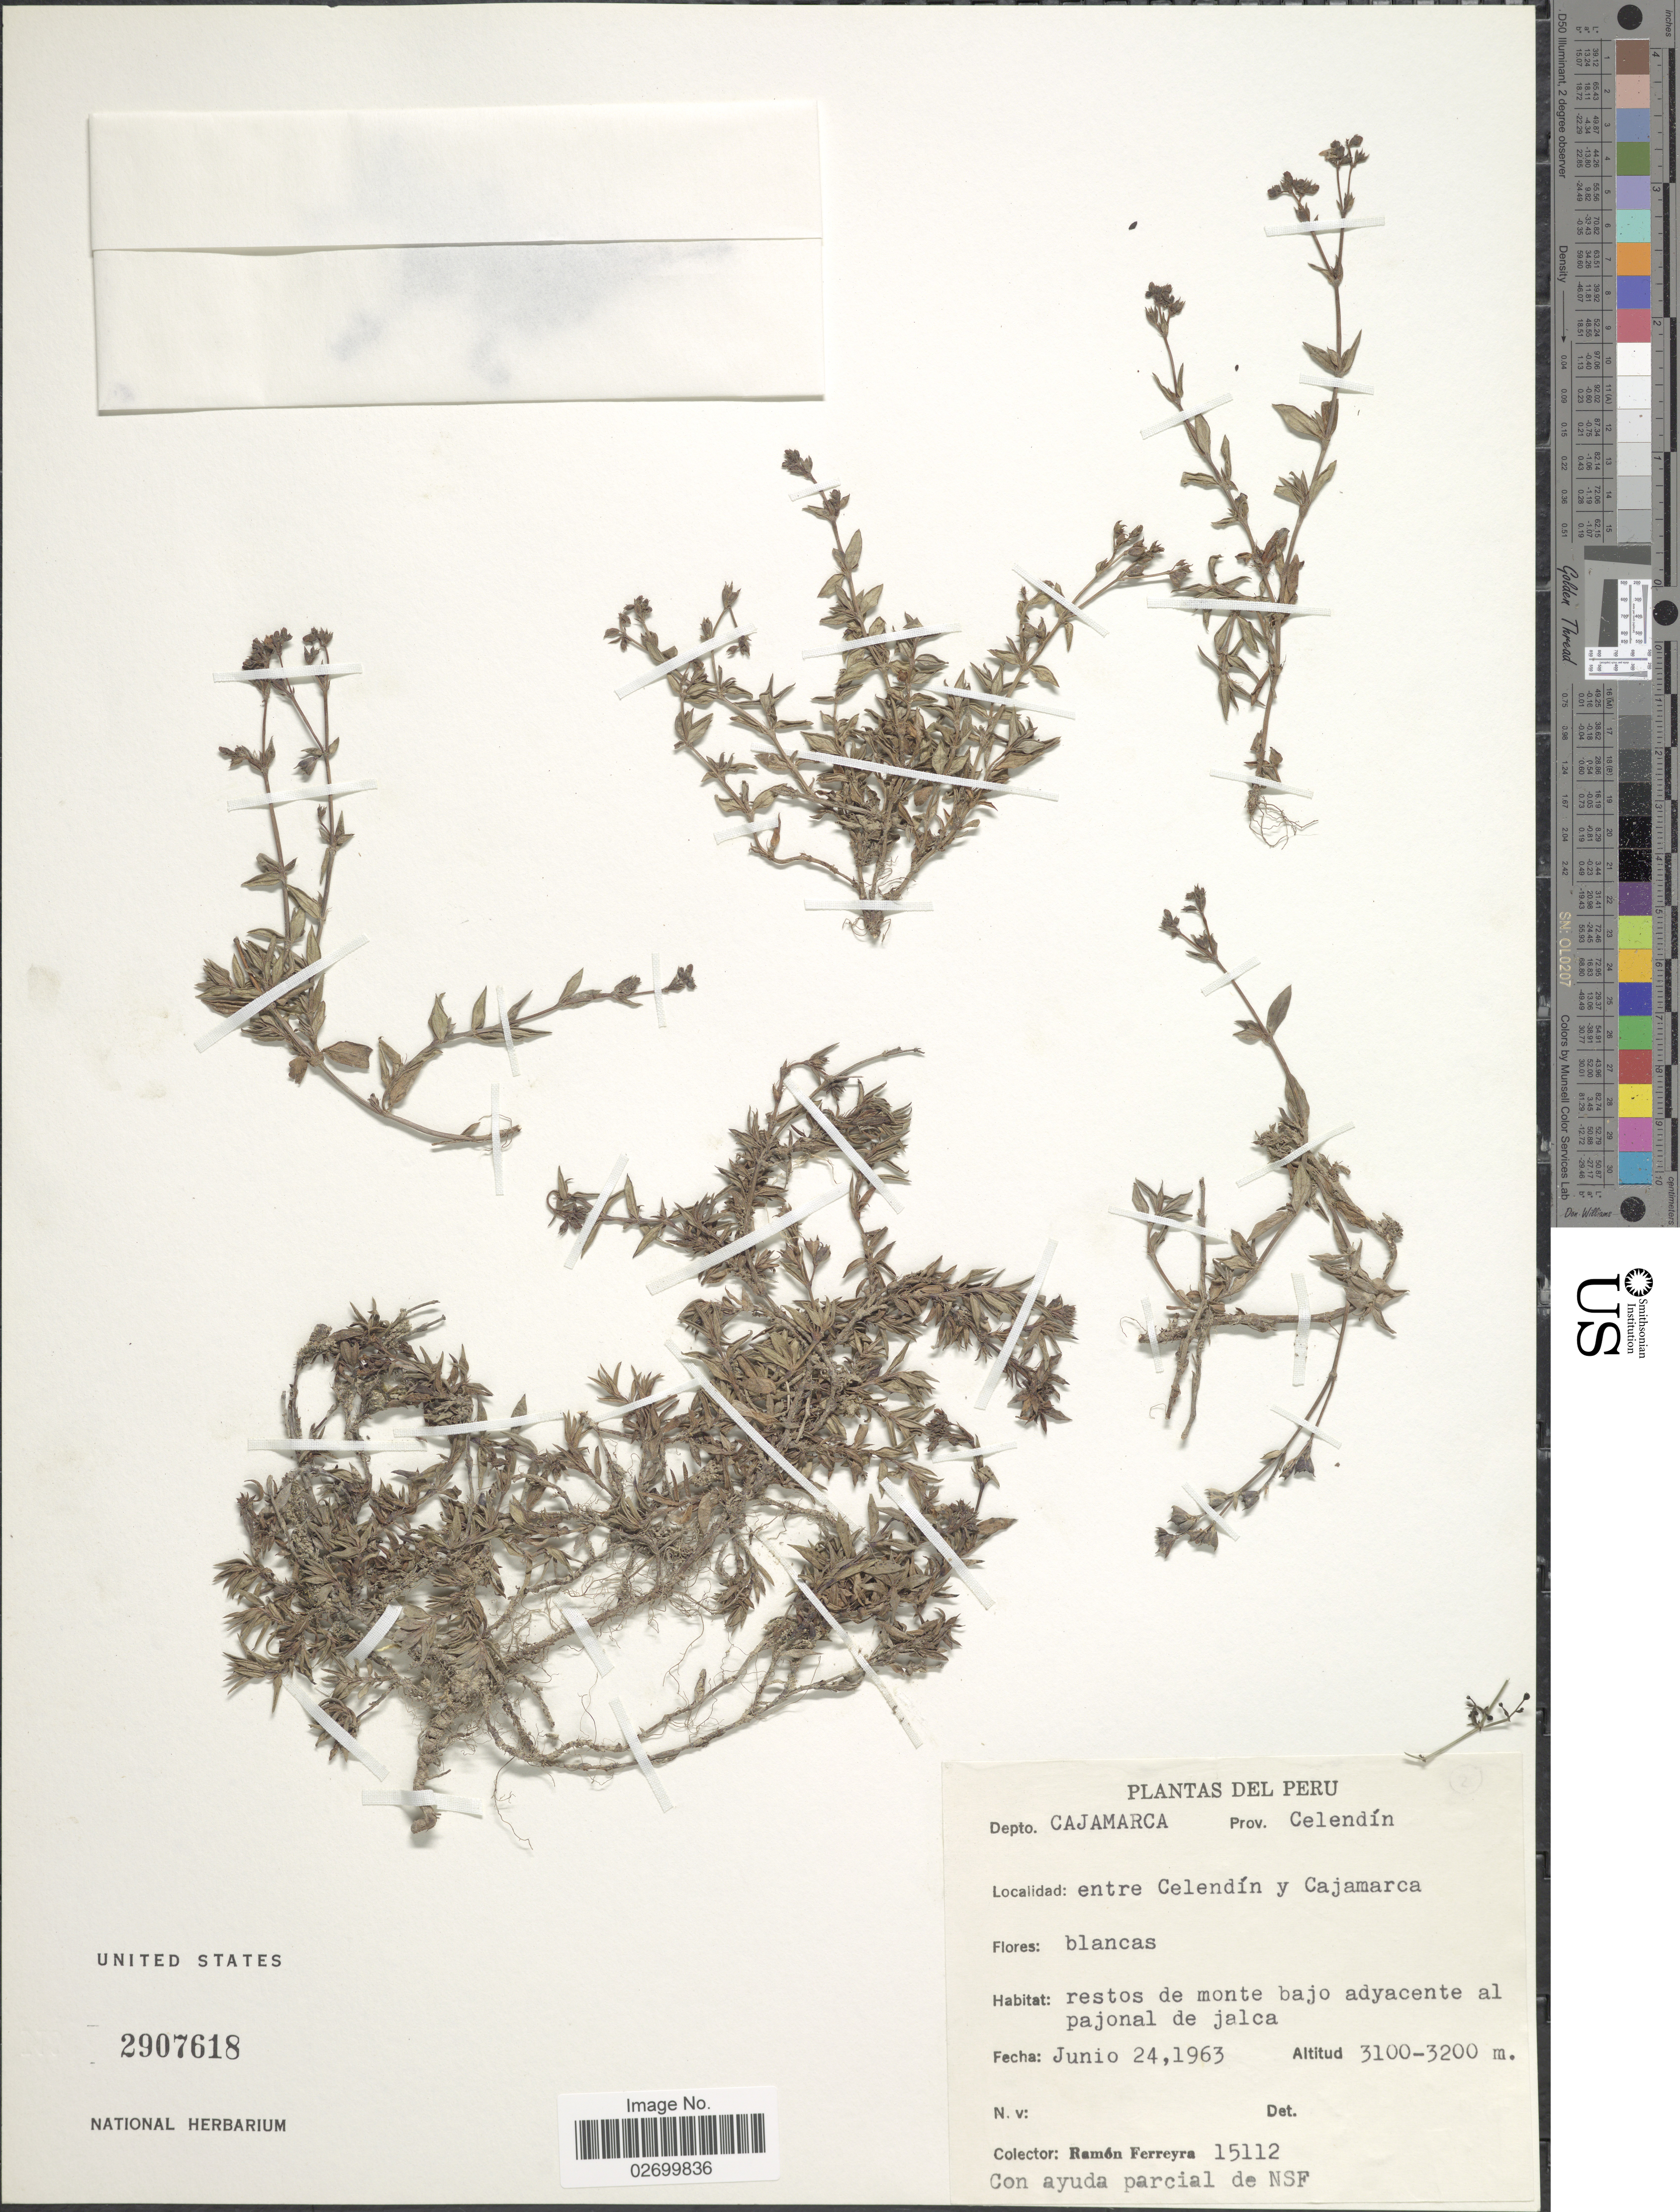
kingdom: Plantae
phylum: Tracheophyta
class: Magnoliopsida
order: Gentianales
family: Rubiaceae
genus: Galianthe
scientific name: Galianthe dichotoma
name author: (Willd.) E.L. Cabral & Bacigalupo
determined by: Florentin, Mariela Nunez, (CTES), Instituto de Botanica del Nordeste (ARGENTINA)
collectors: R. A. Ferreyra & NSF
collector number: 15112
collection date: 1963-06-24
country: Peru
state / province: Cajamarca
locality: Depto. Cajamarca. Prov. Celendín. Entre Celedín y Cajamarca.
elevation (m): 3100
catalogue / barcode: US 2907618